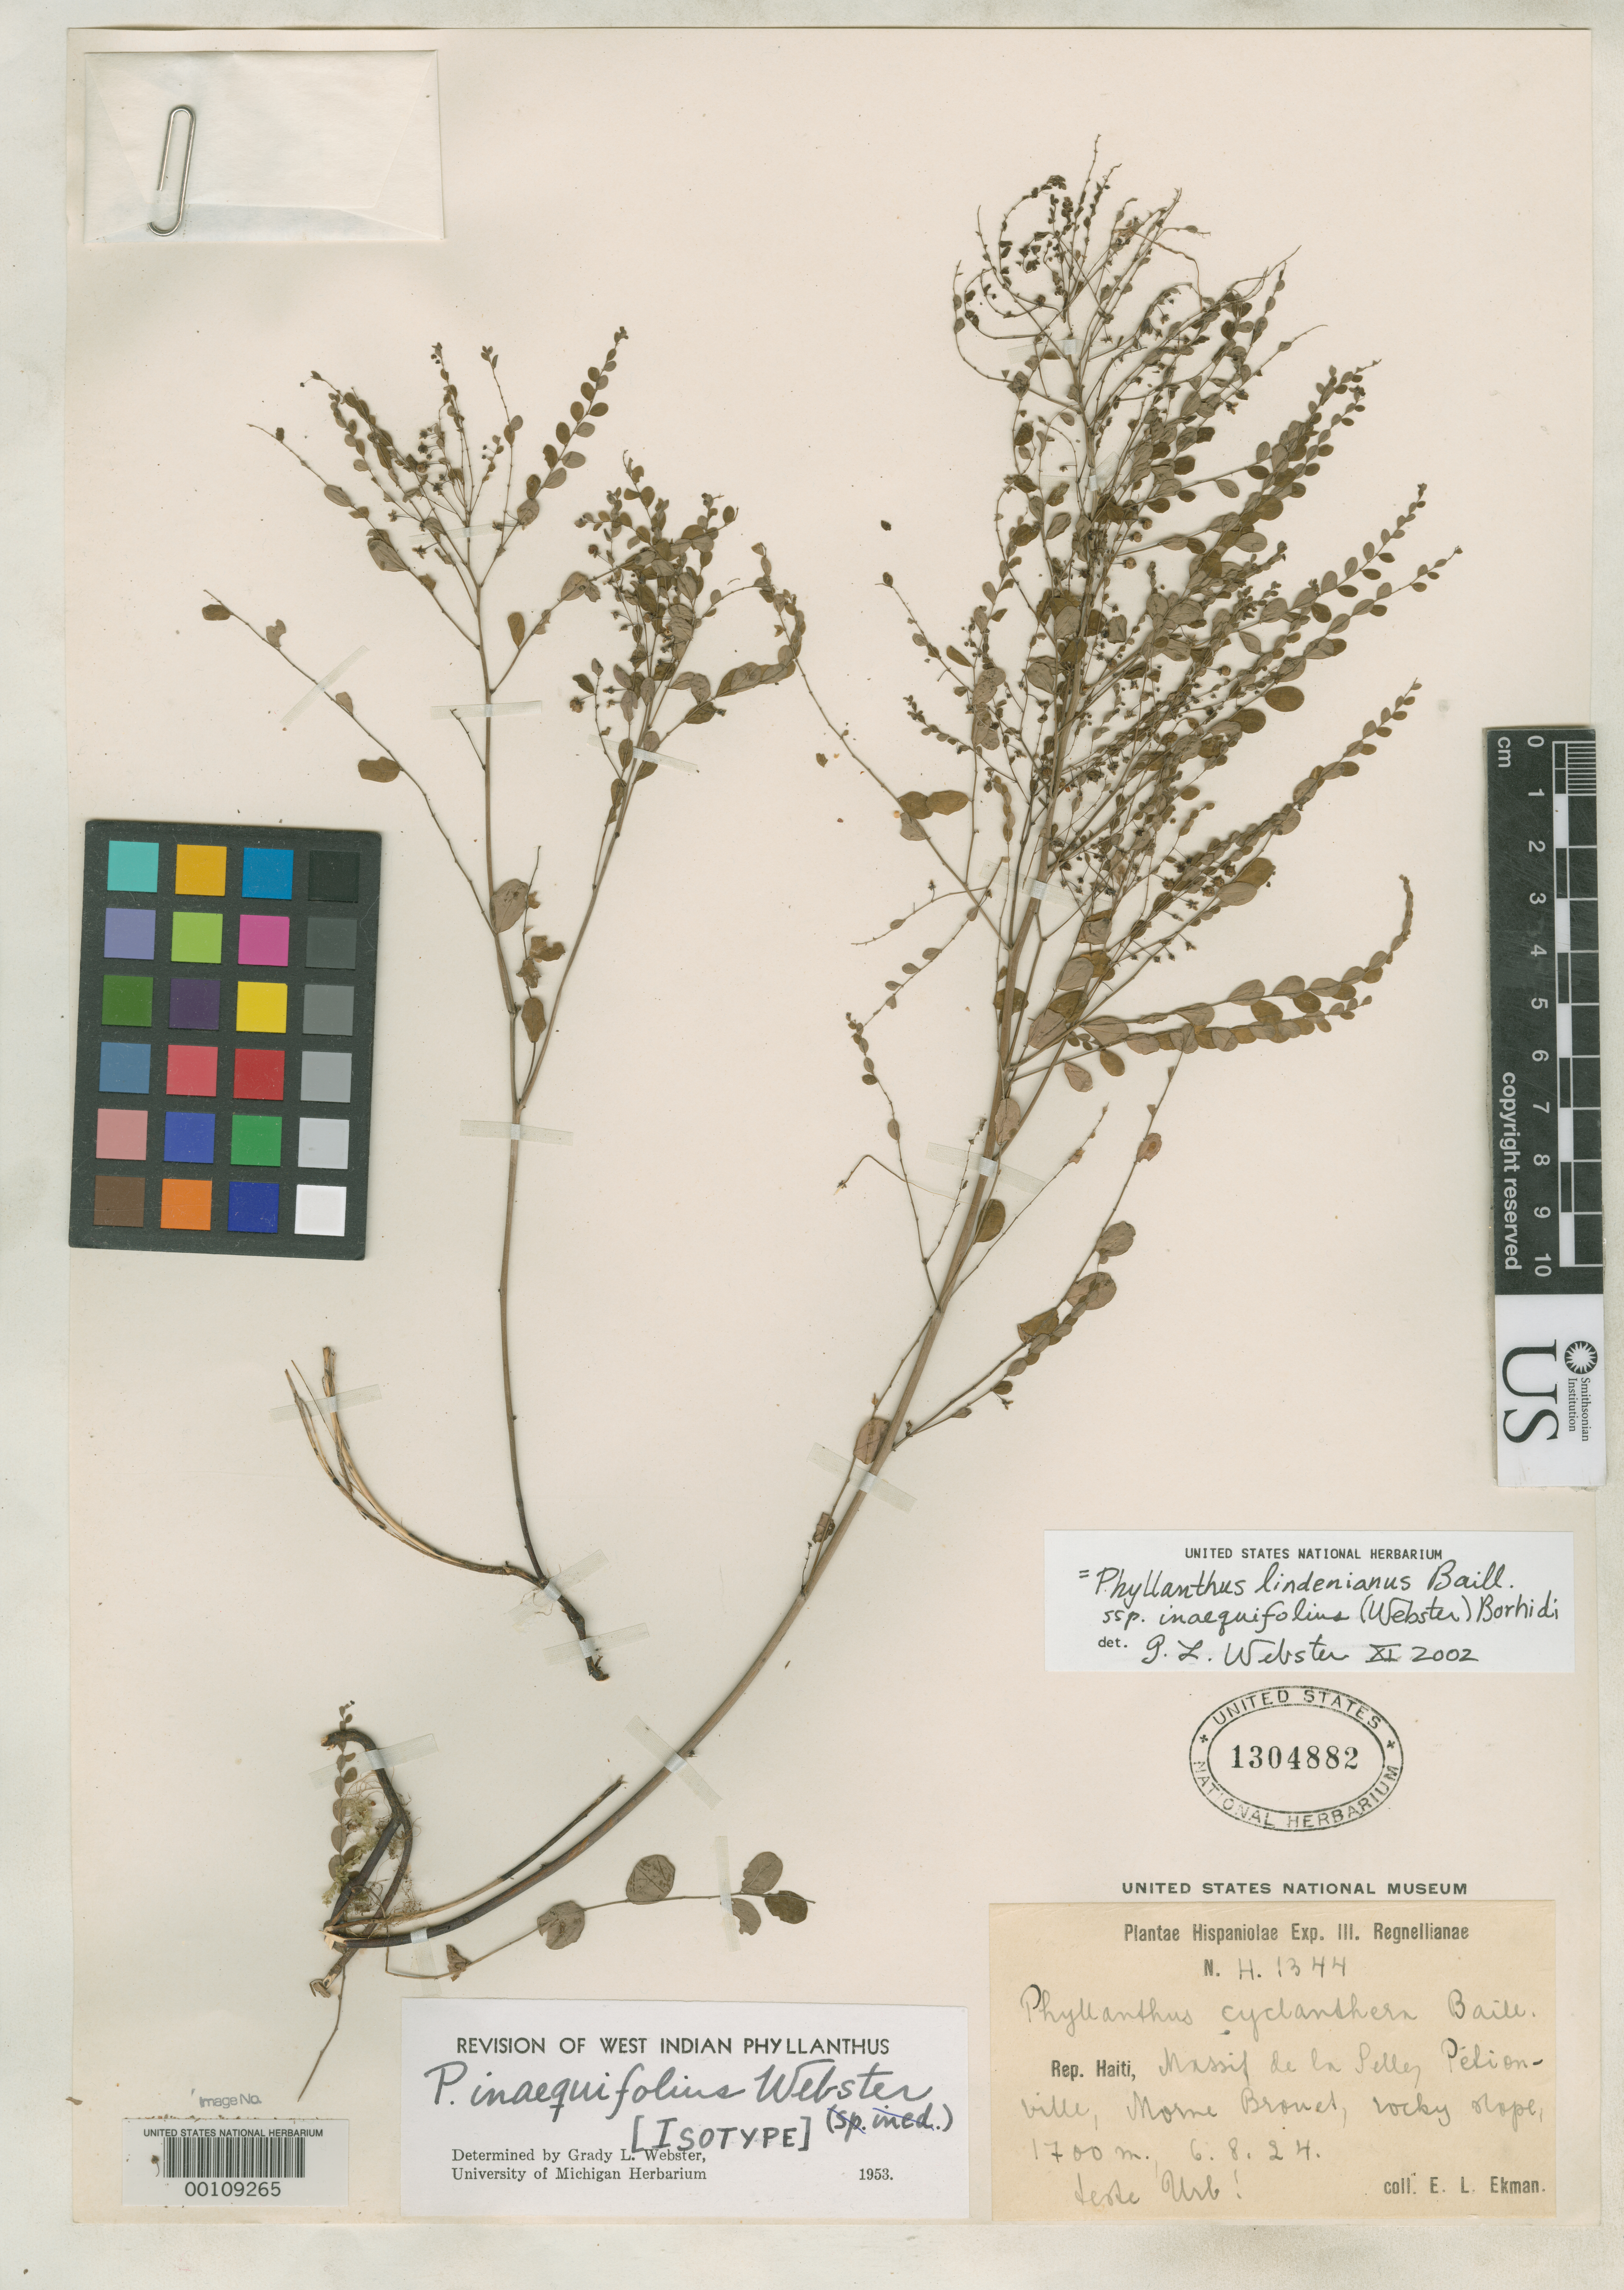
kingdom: Plantae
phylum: Tracheophyta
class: Magnoliopsida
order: Malpighiales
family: Phyllanthaceae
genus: Phyllanthus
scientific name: Phyllanthus inaequifolius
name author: G.L. Webster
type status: Isotype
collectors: E. L. Ekman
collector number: H 1344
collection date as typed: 1924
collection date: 1924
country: Haiti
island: Hispaniola Island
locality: Massif de la Pelle.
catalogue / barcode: US 1304882